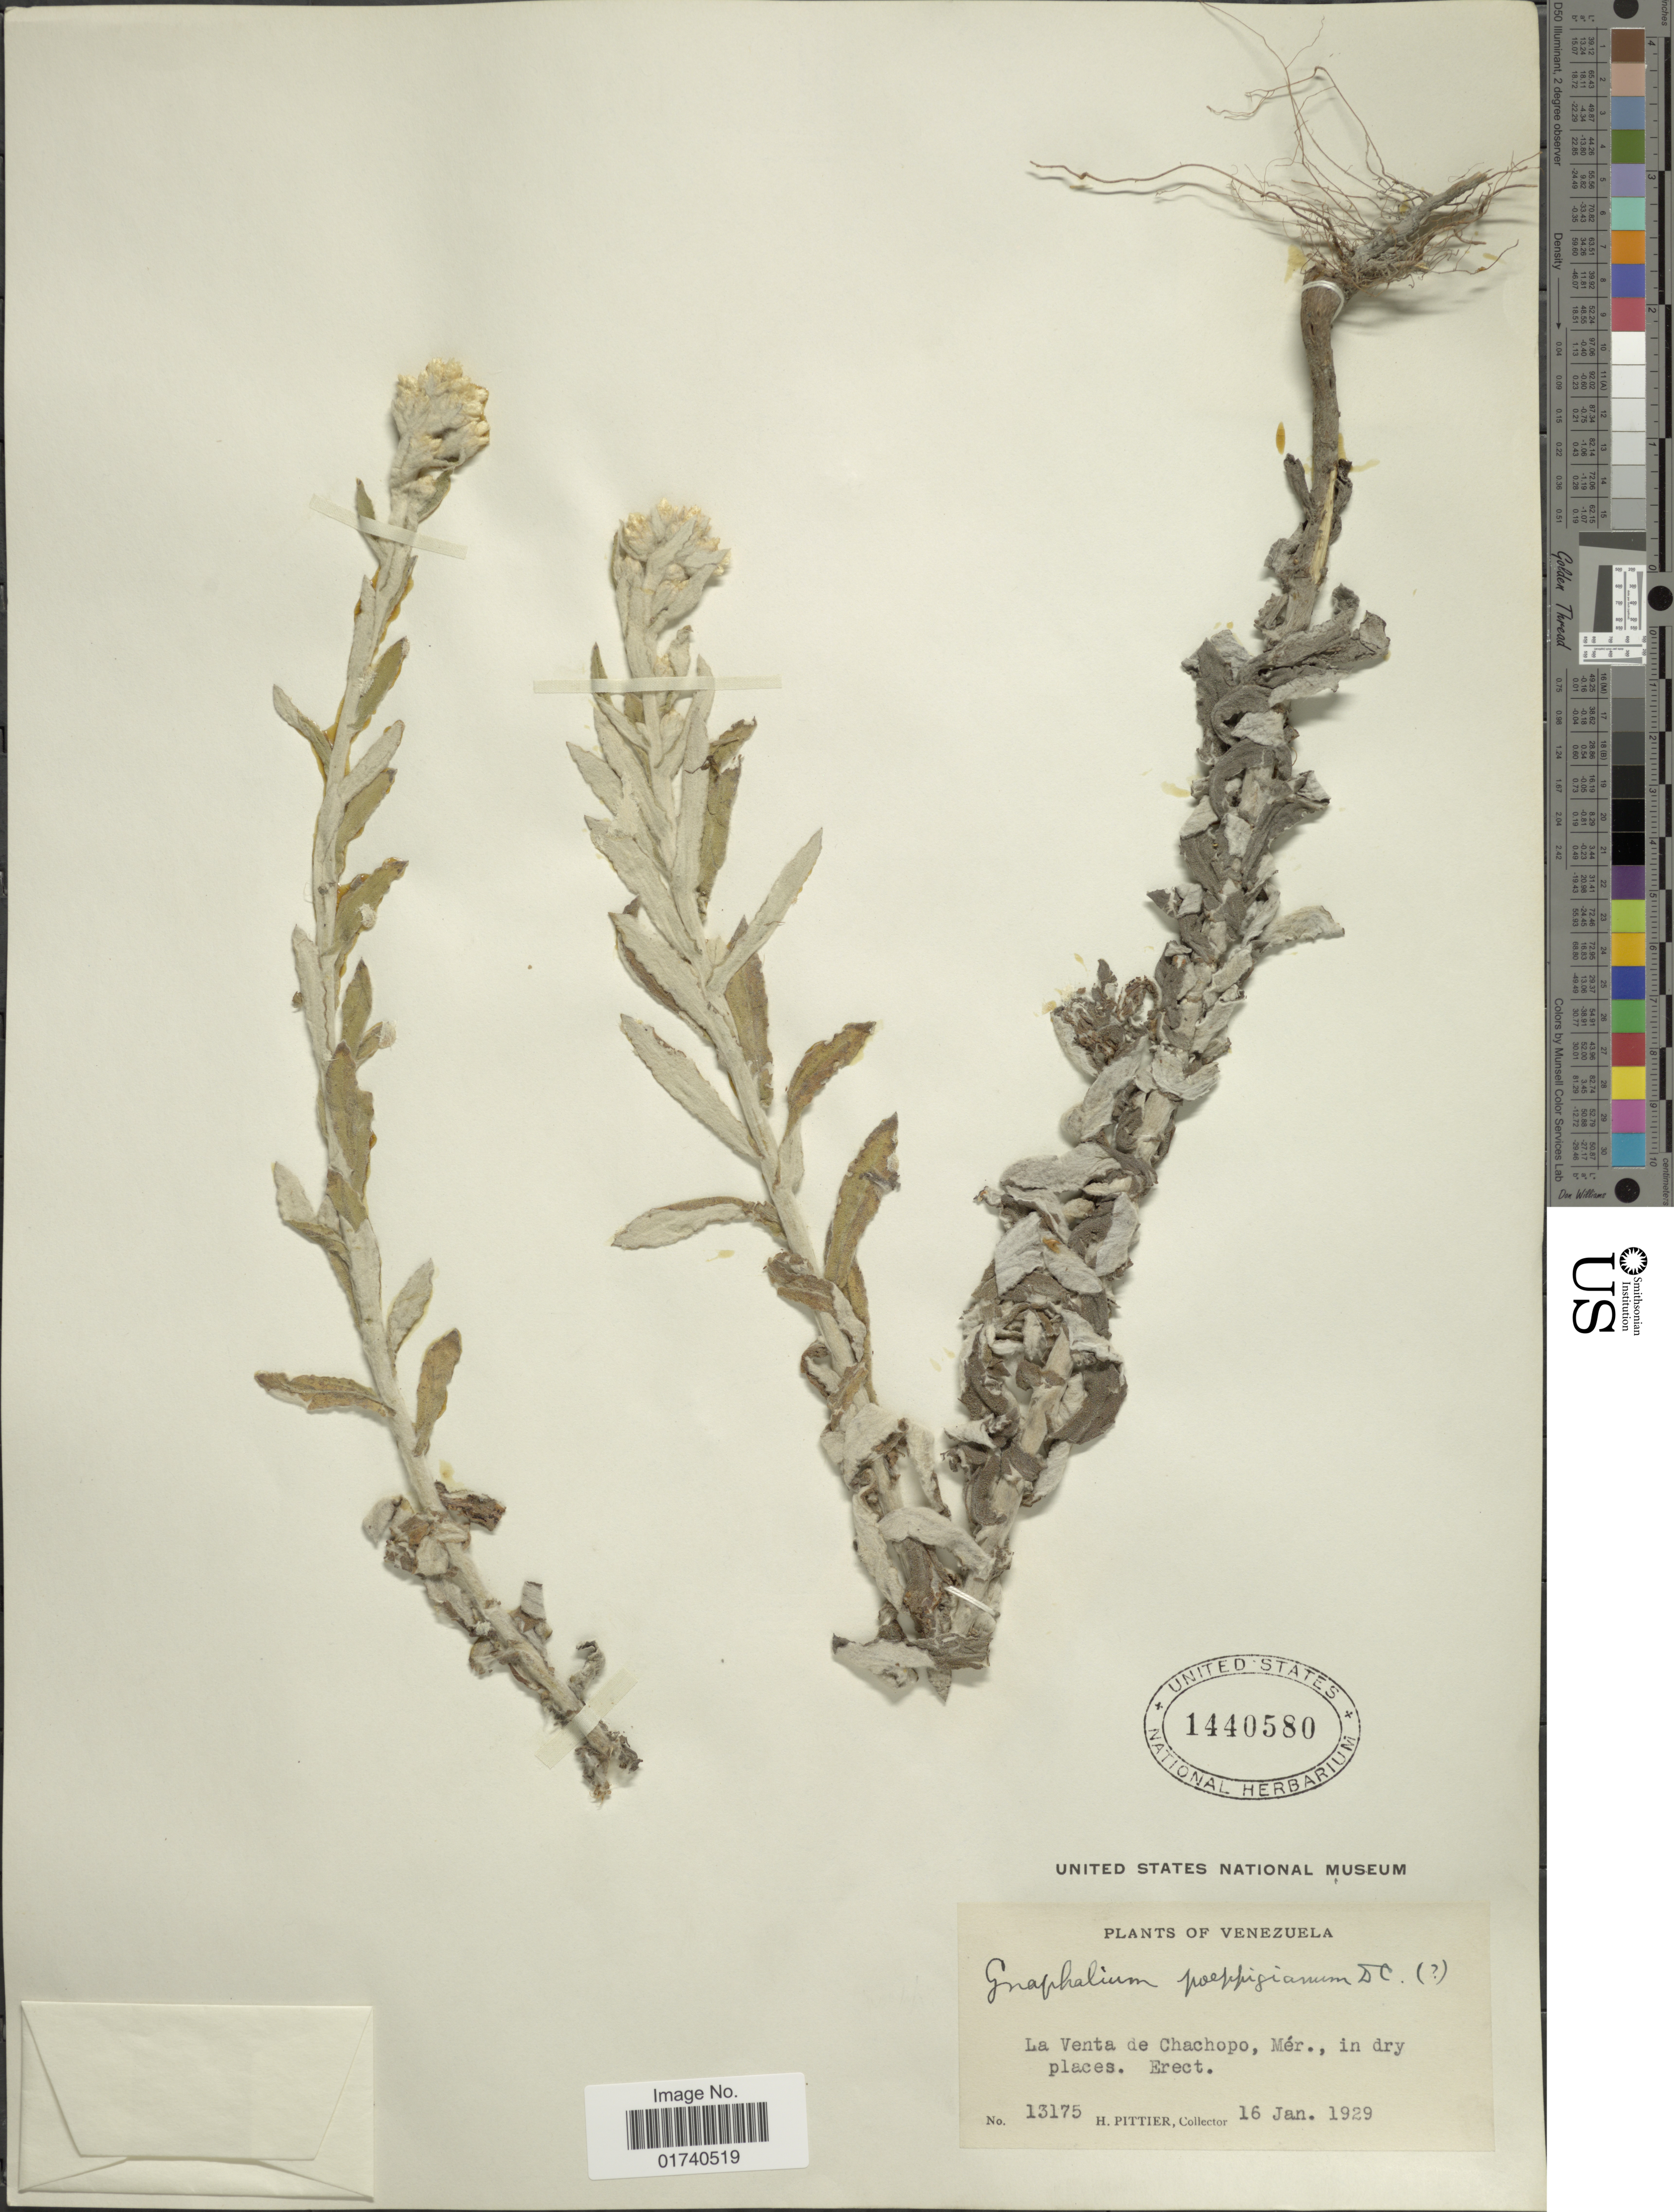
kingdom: Plantae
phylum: Tracheophyta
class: Magnoliopsida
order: Asterales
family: Asteraceae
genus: Pseudognaphalium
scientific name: Pseudognaphalium elegans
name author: (Kunth) Kartesz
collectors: H. F. Pittier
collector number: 13175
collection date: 1929-01-16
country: Venezuela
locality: La Venta de Chachopo, Mer.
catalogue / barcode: US 1440580